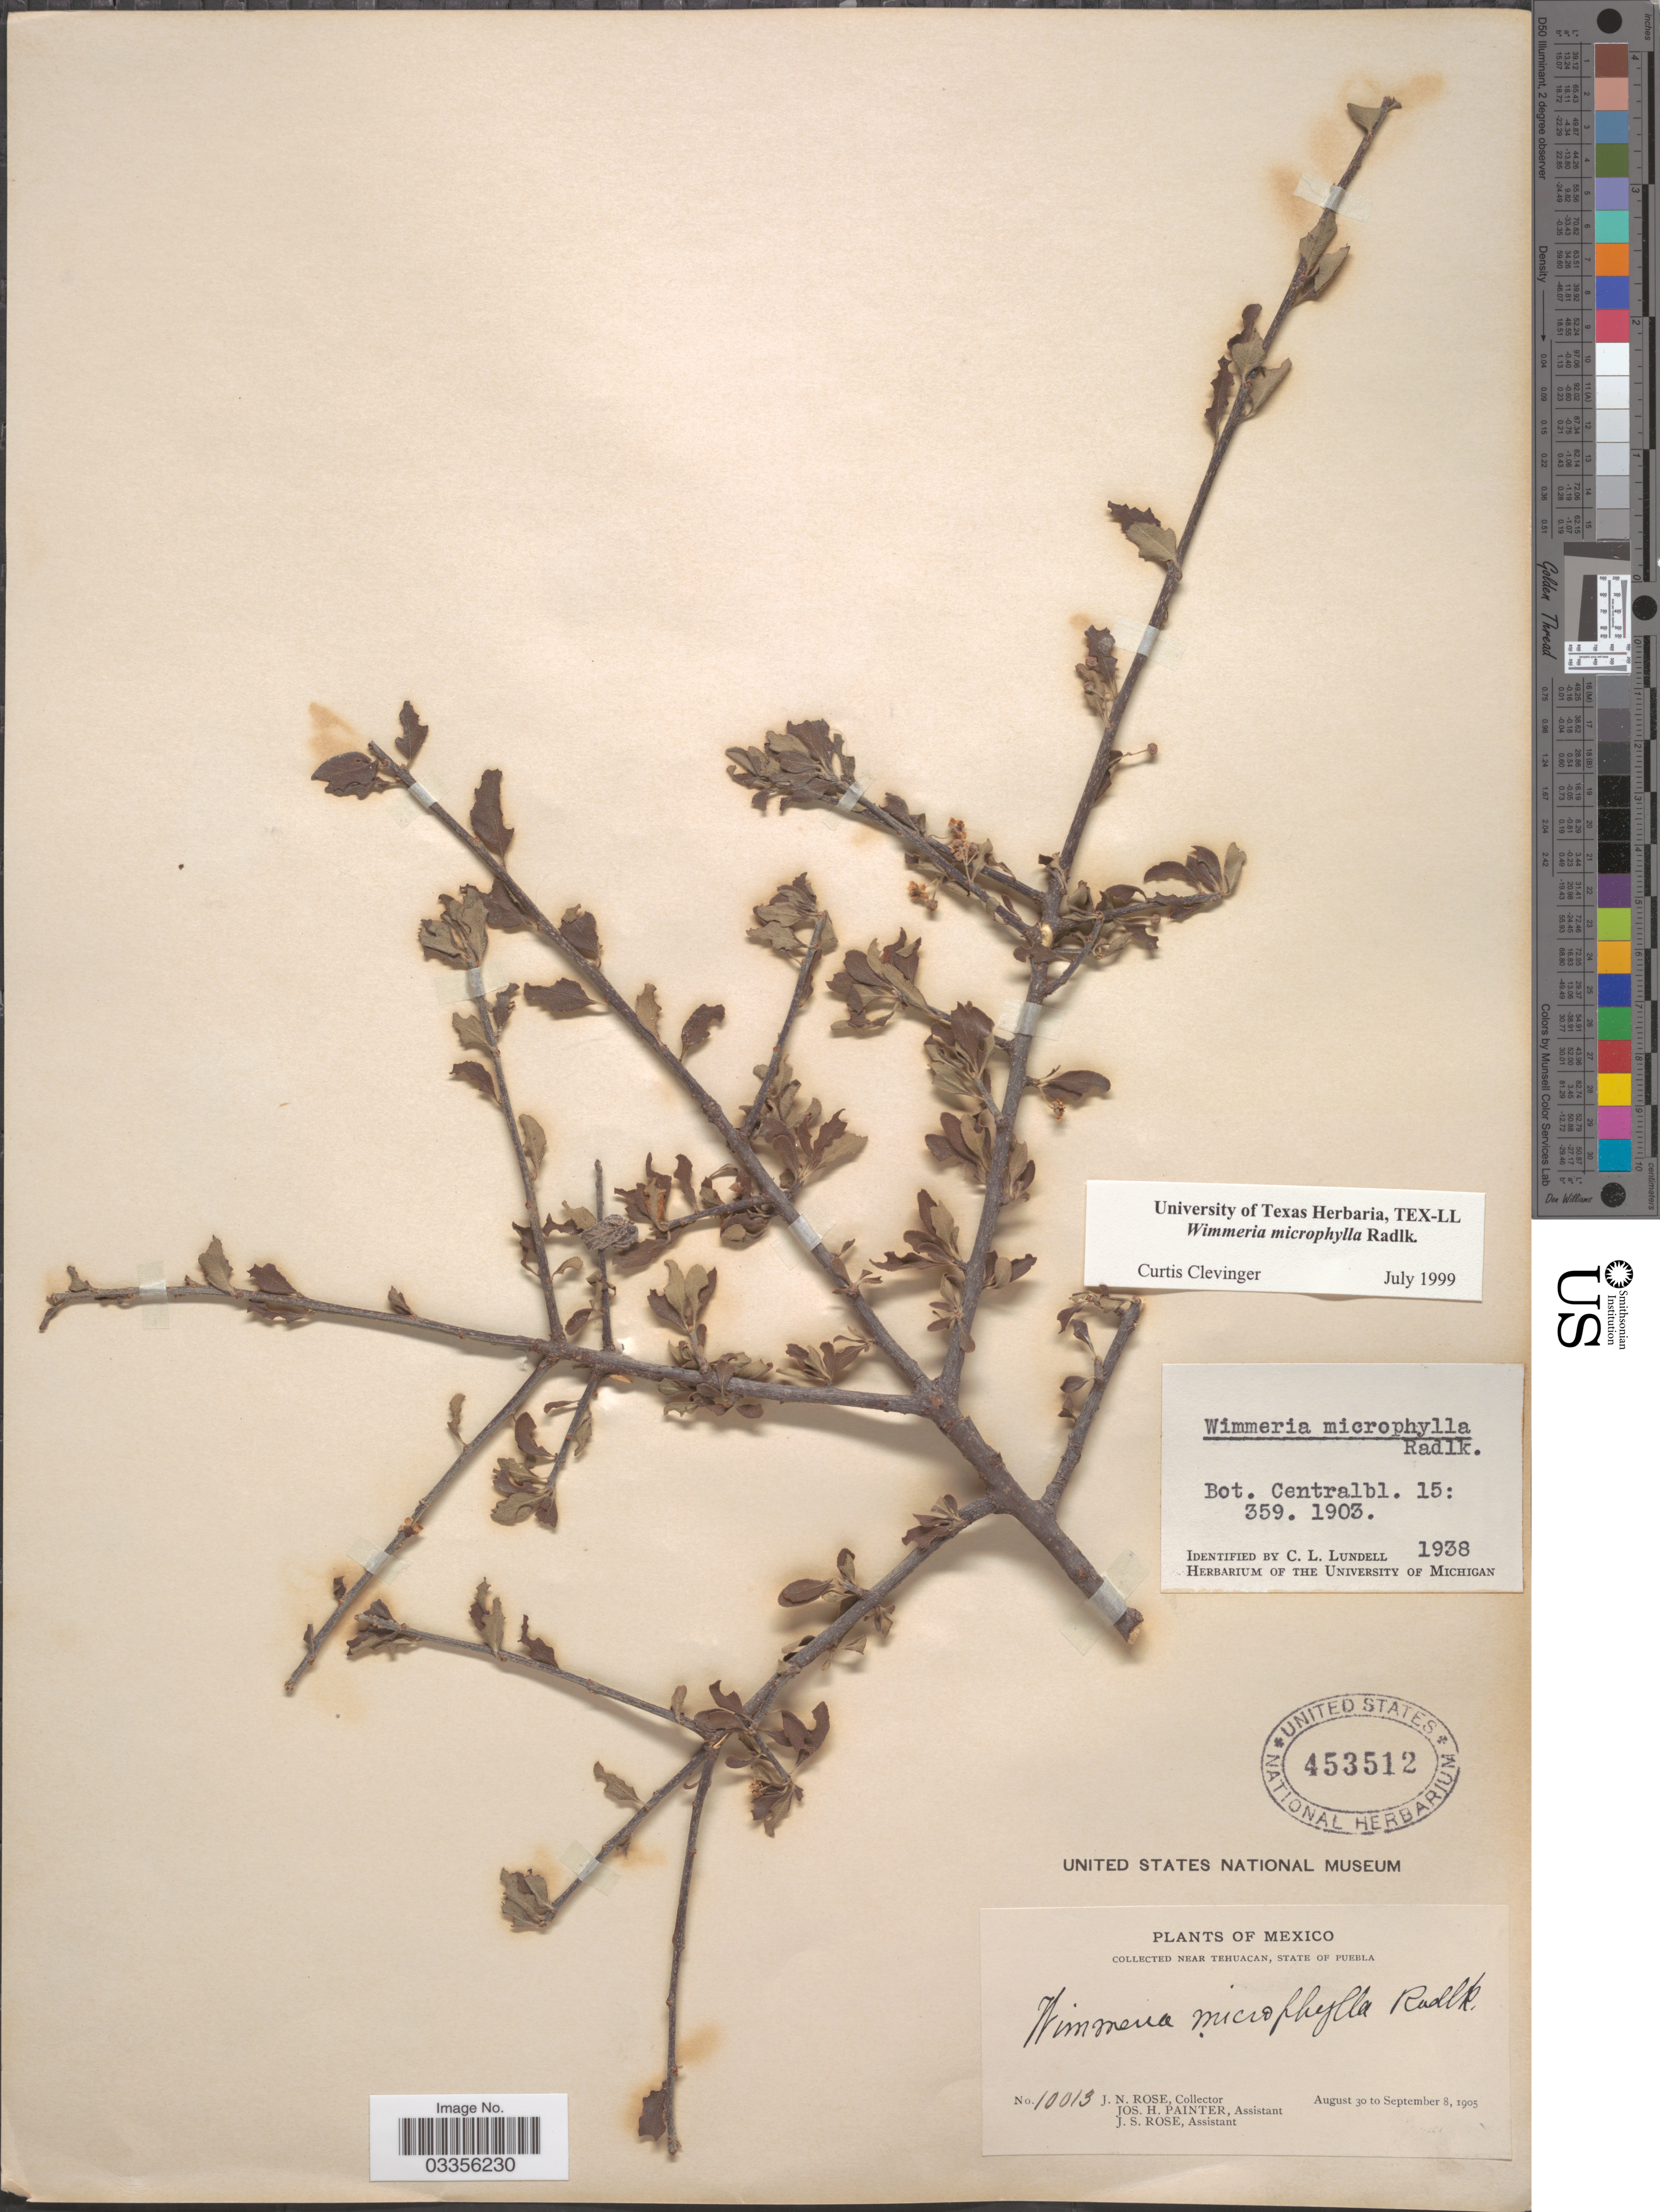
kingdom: Plantae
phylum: Tracheophyta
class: Magnoliopsida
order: Celastrales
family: Celastraceae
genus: Wimmeria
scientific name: Wimmeria microphylla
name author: Radlk.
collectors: J. N. Rose, J. H. Painter & J. S. Rose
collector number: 10013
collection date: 1905-08-30/1905-09-08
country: Mexico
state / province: Puebla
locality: Near Tehuacan.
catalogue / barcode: US 453512